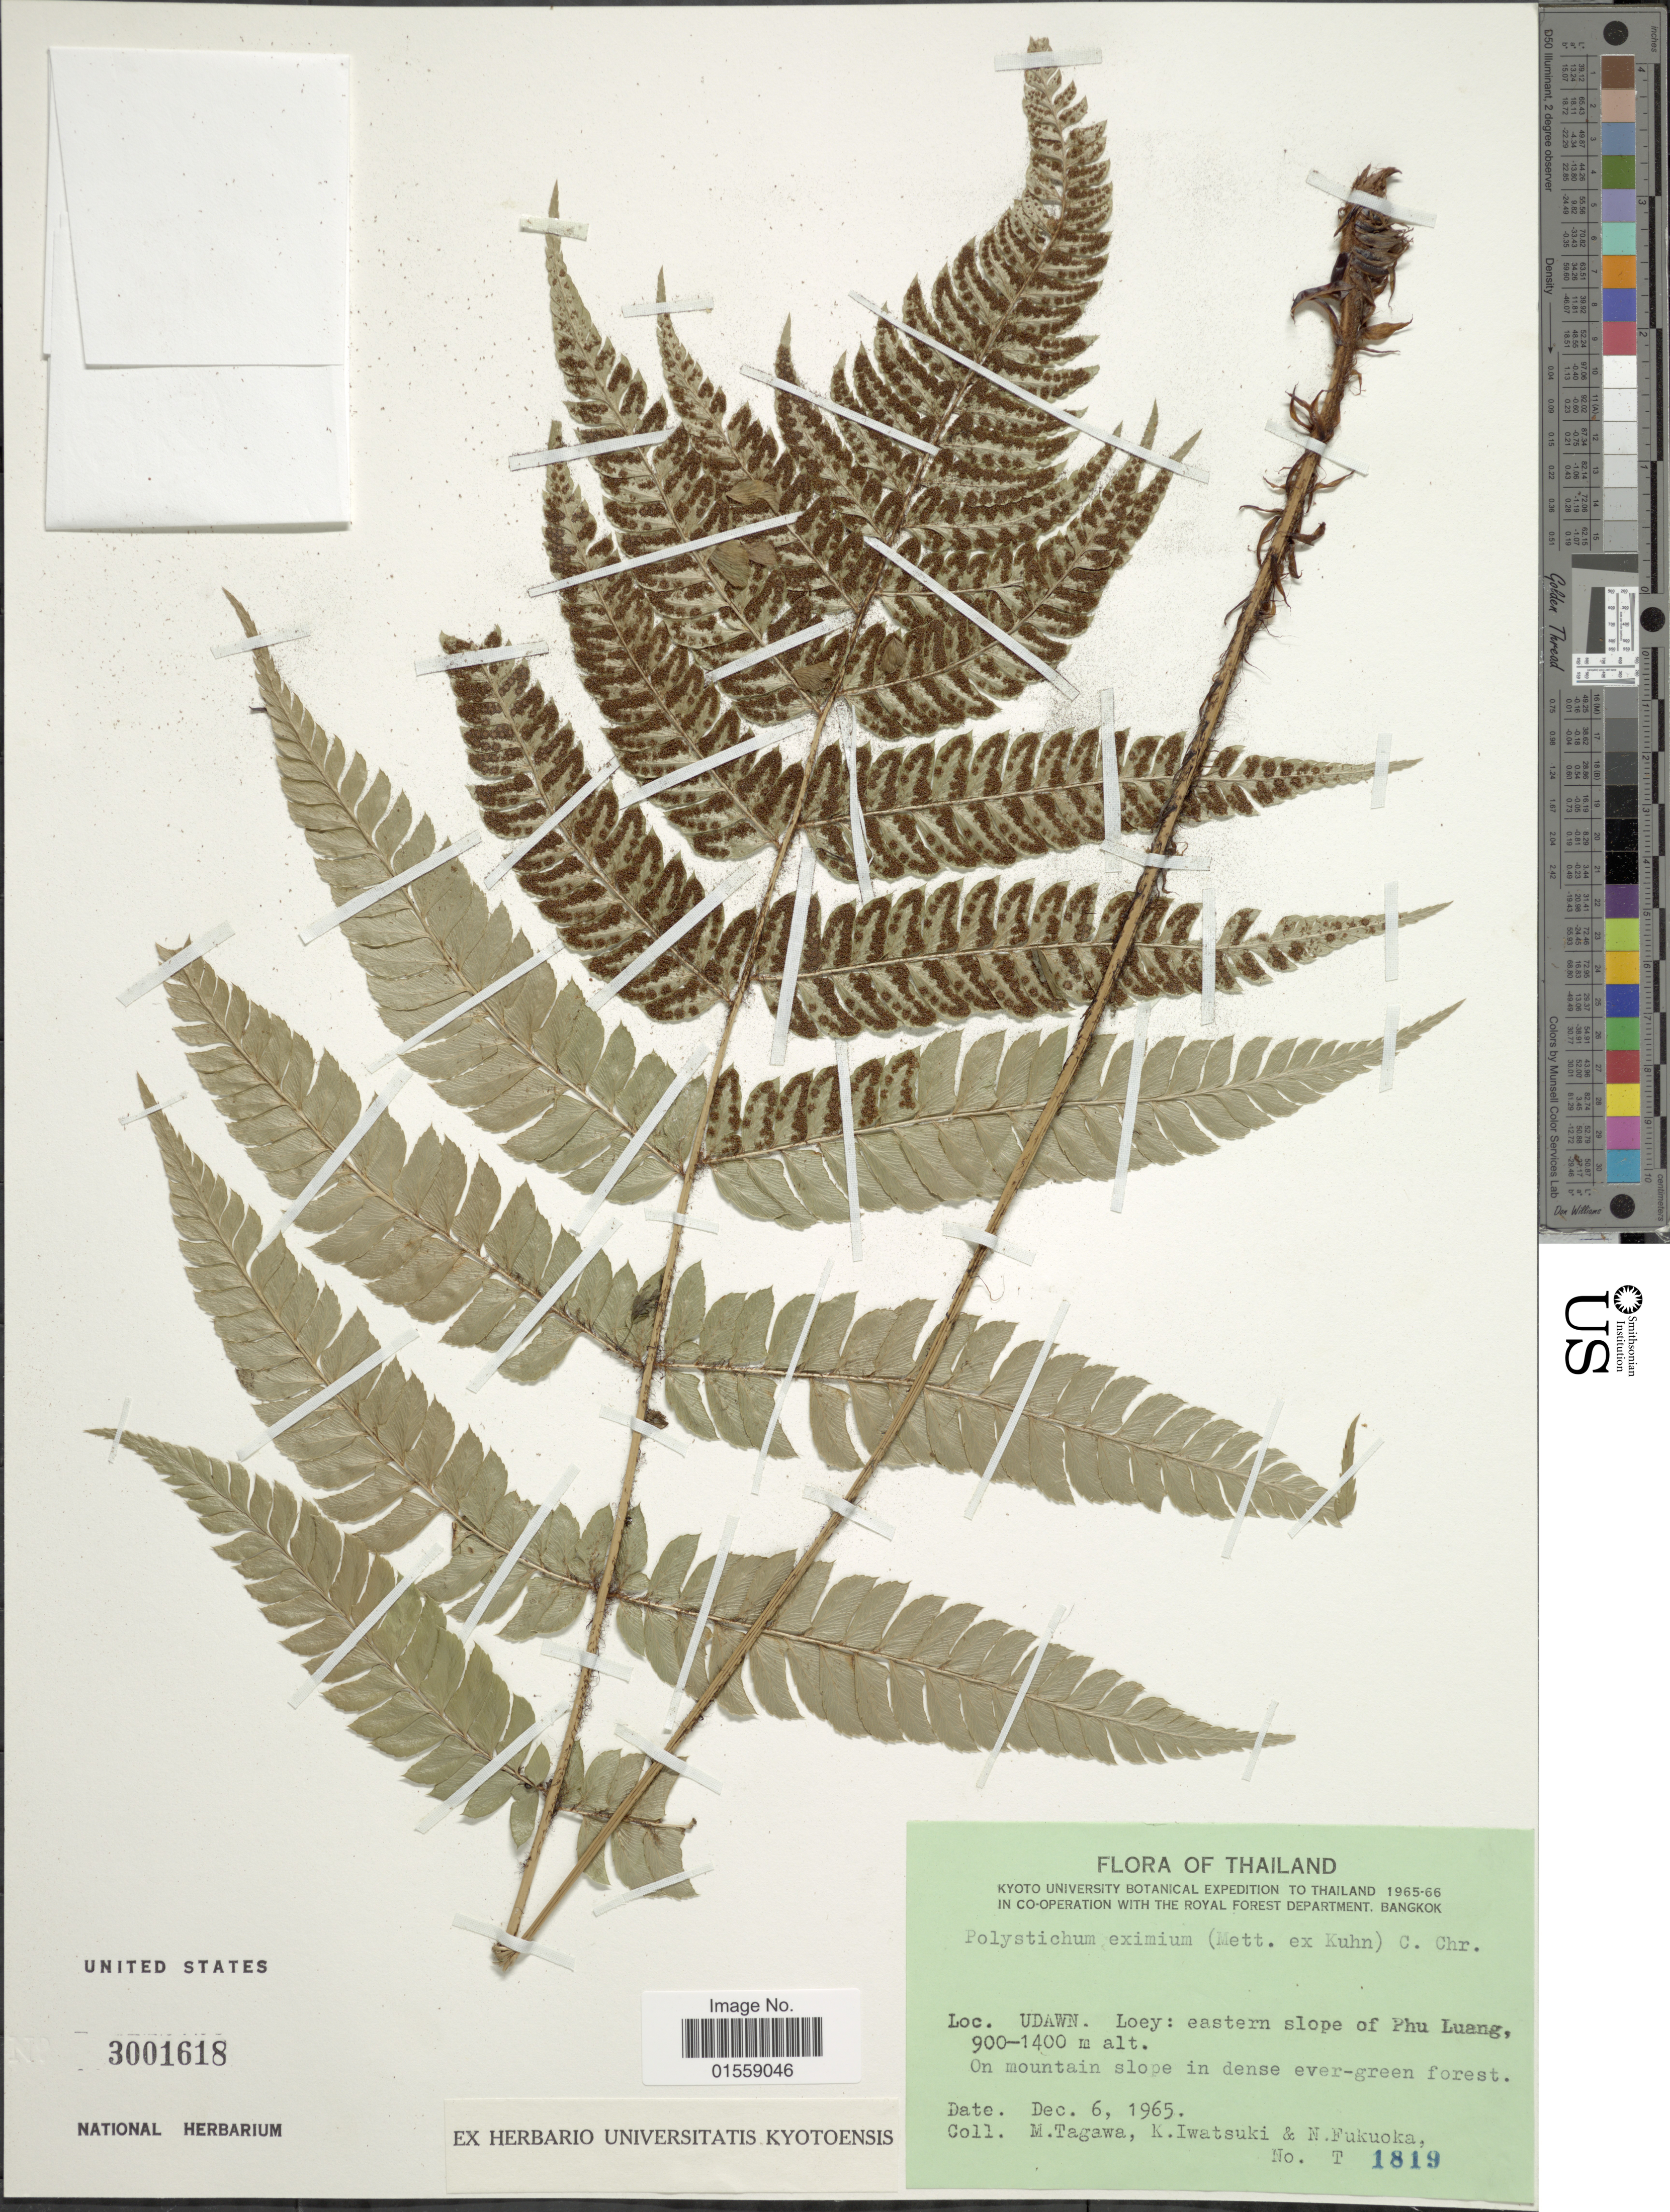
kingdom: Plantae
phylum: Tracheophyta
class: Polypodiopsida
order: Polypodiales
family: Dryopteridaceae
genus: Polystichum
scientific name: Polystichum eximium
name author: (Mett. ex Kuhn) C. Chr.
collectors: M. Tagawa, K. Iwatsuki & N. Fukuoka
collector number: T1819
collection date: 1965-12-06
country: Thailand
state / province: Loei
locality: Udawn, Loey: eastern slope of Phu Luang, on mountain slope.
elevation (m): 900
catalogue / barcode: US 3001618